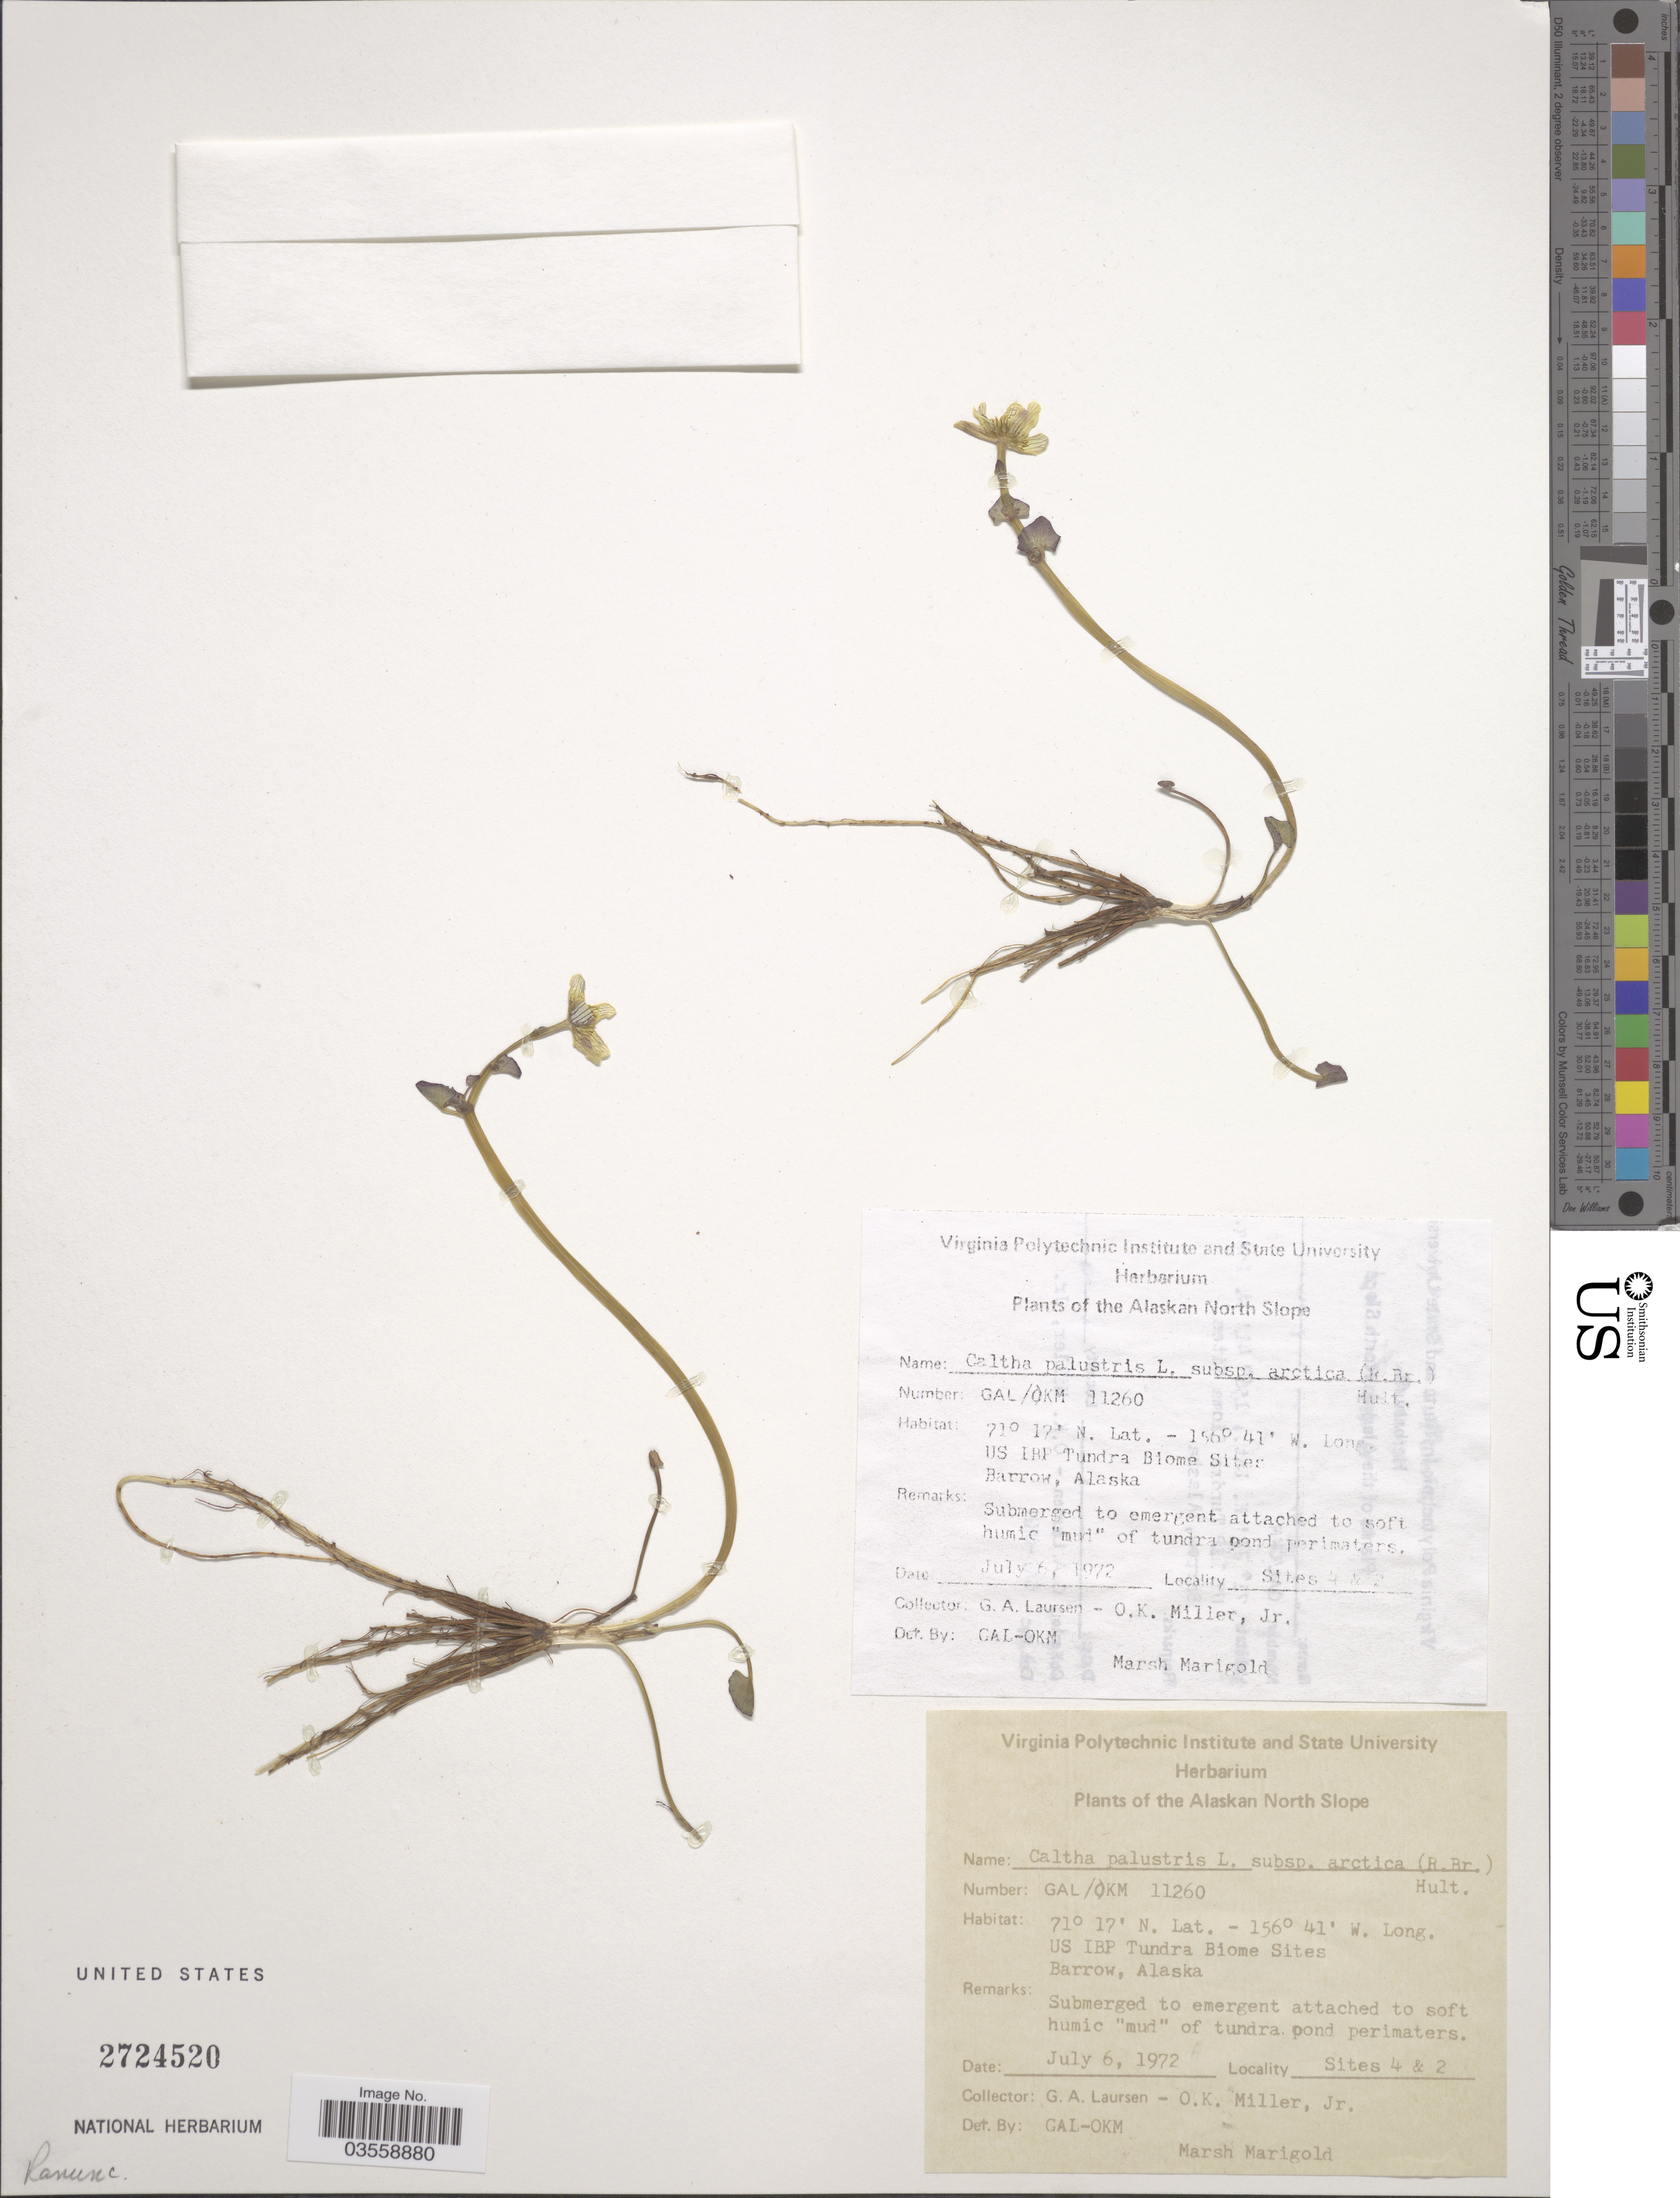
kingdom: Plantae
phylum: Tracheophyta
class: Magnoliopsida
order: Ranunculales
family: Ranunculaceae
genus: Caltha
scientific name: Caltha palustris subsp. arctica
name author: (R. Br.) Hultén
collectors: G. Laursen & O. Miller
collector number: GAL/OKM 11260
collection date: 1972-07-06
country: United States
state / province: Alaska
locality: US IBP Tundra Biome Sites Barrow. Sites 4 & 2.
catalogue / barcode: US 2724520